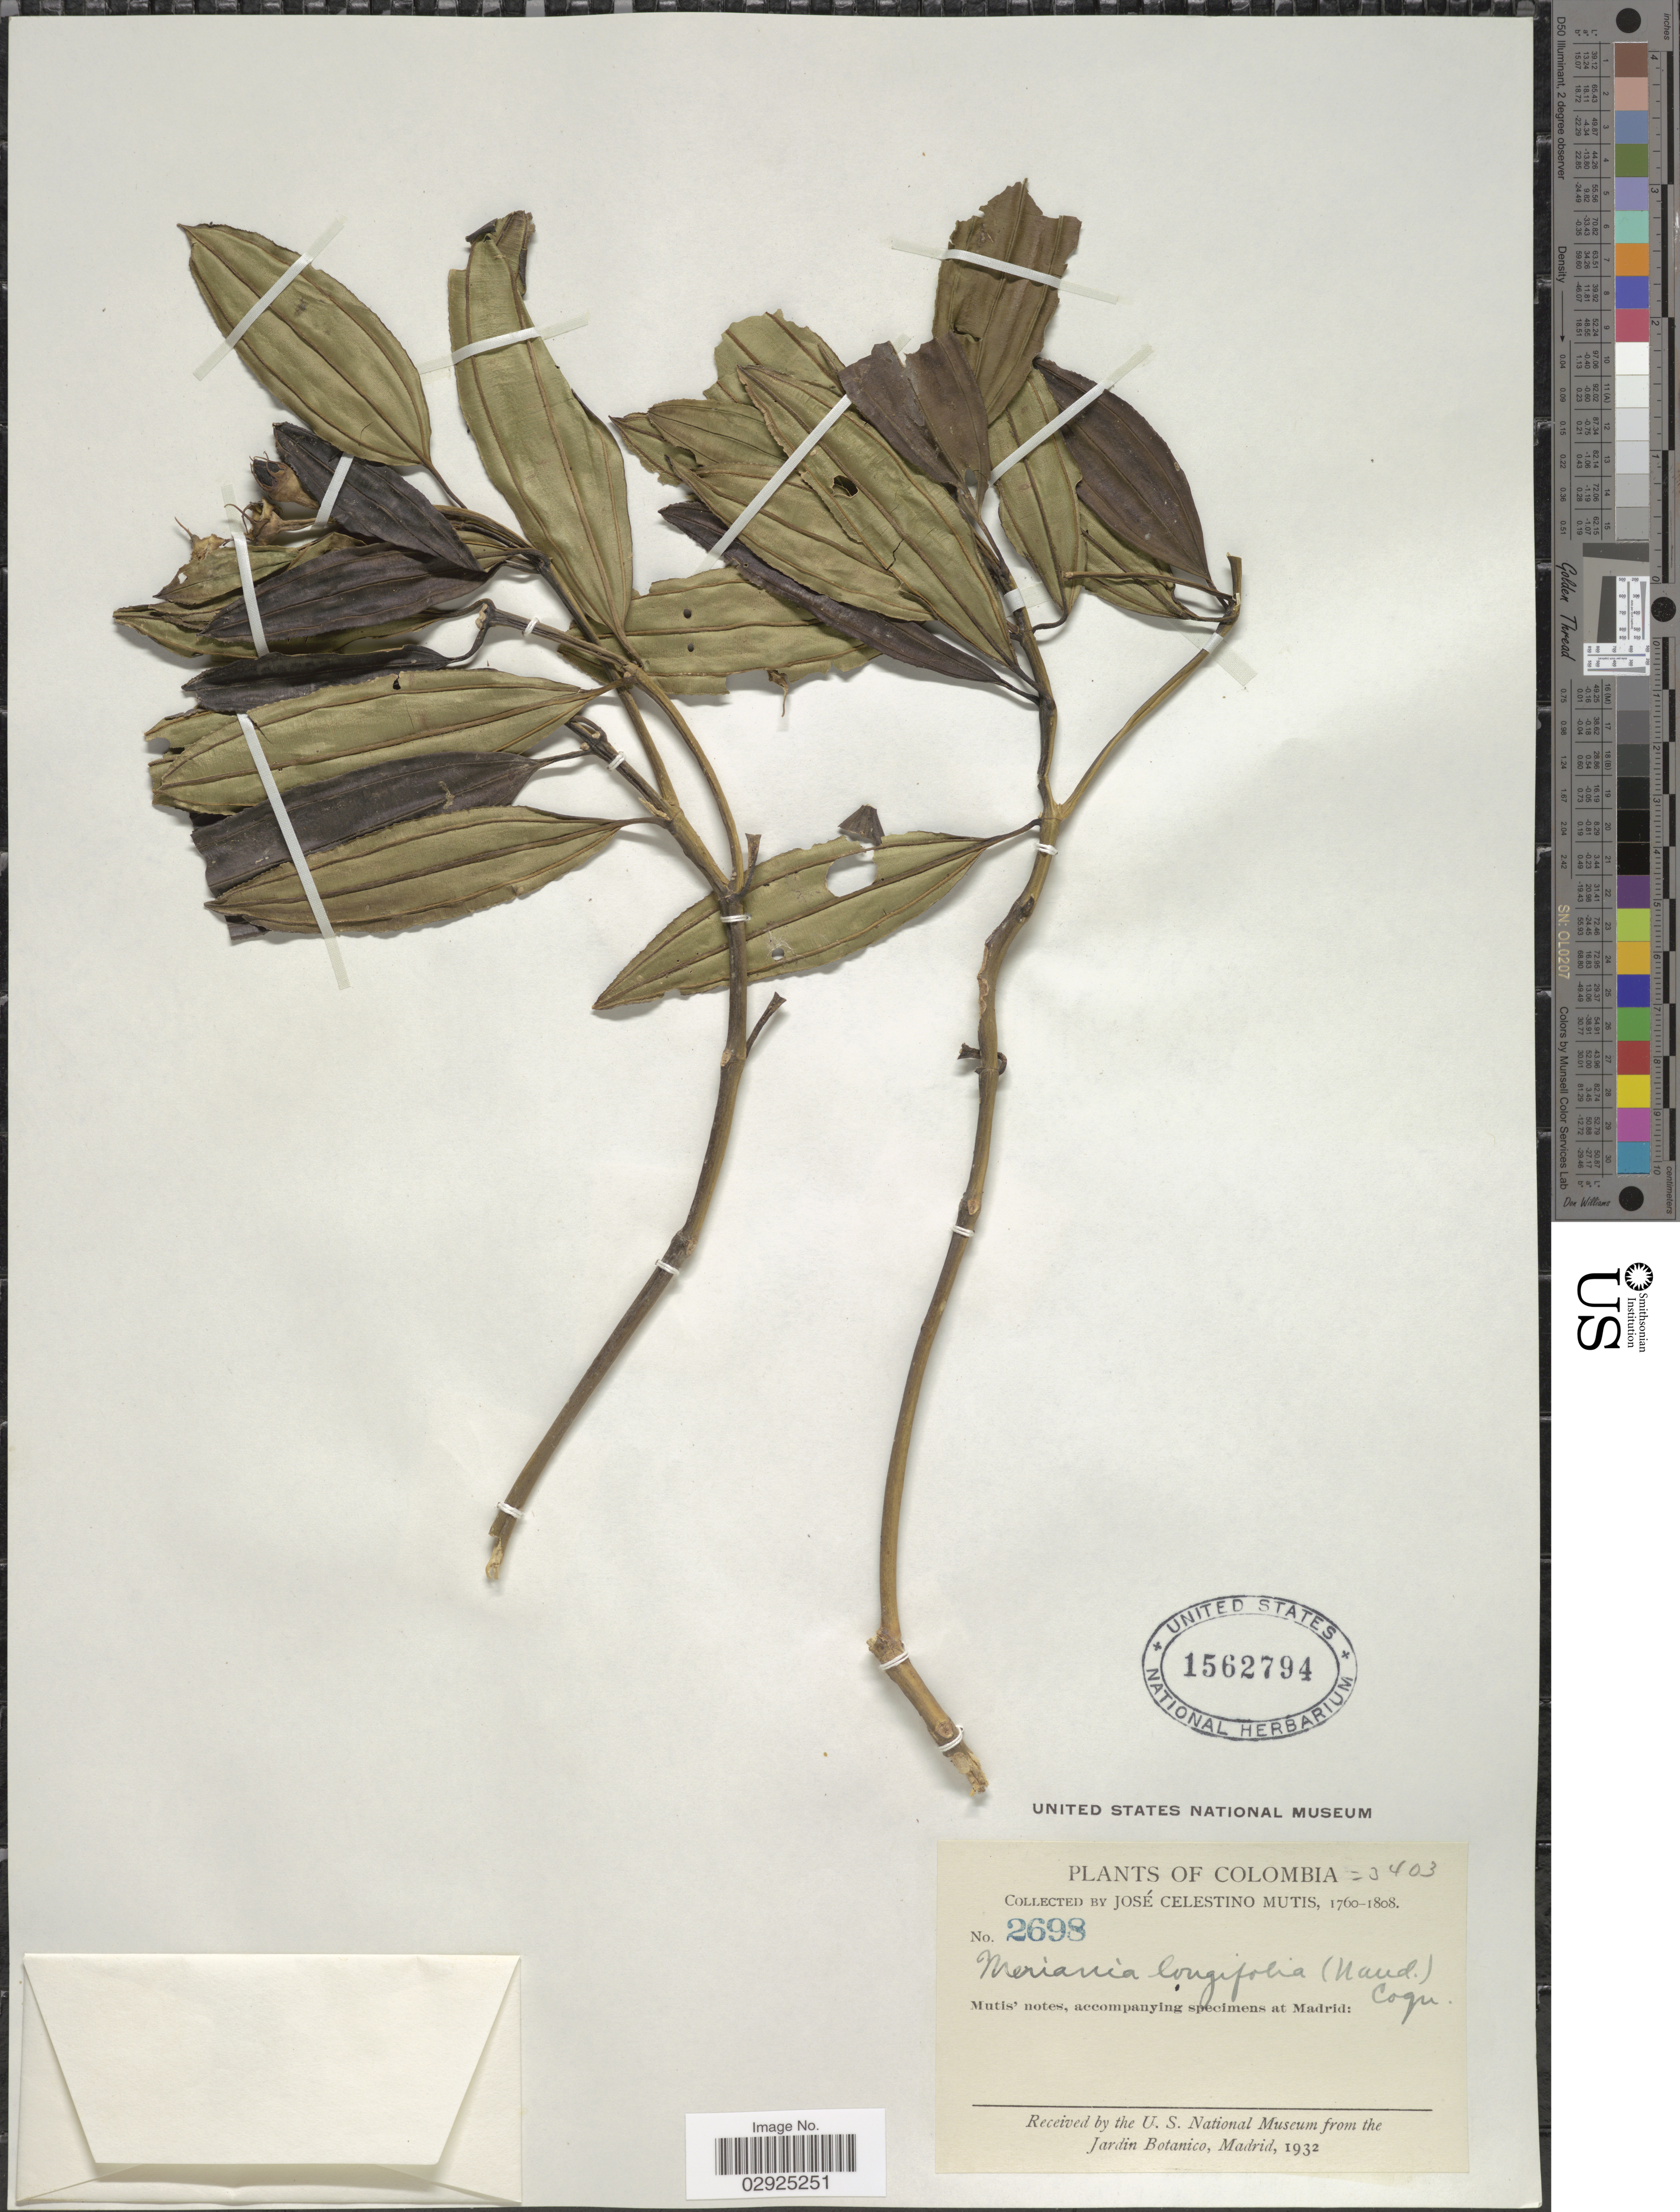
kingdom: Plantae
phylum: Tracheophyta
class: Magnoliopsida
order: Myrtales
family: Melastomataceae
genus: Meriania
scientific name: Meriania longifolia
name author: (Naudin) Cogn.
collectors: J. C. B. Mutis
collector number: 2698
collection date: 1760/1808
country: Colombia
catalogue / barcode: US 1562794